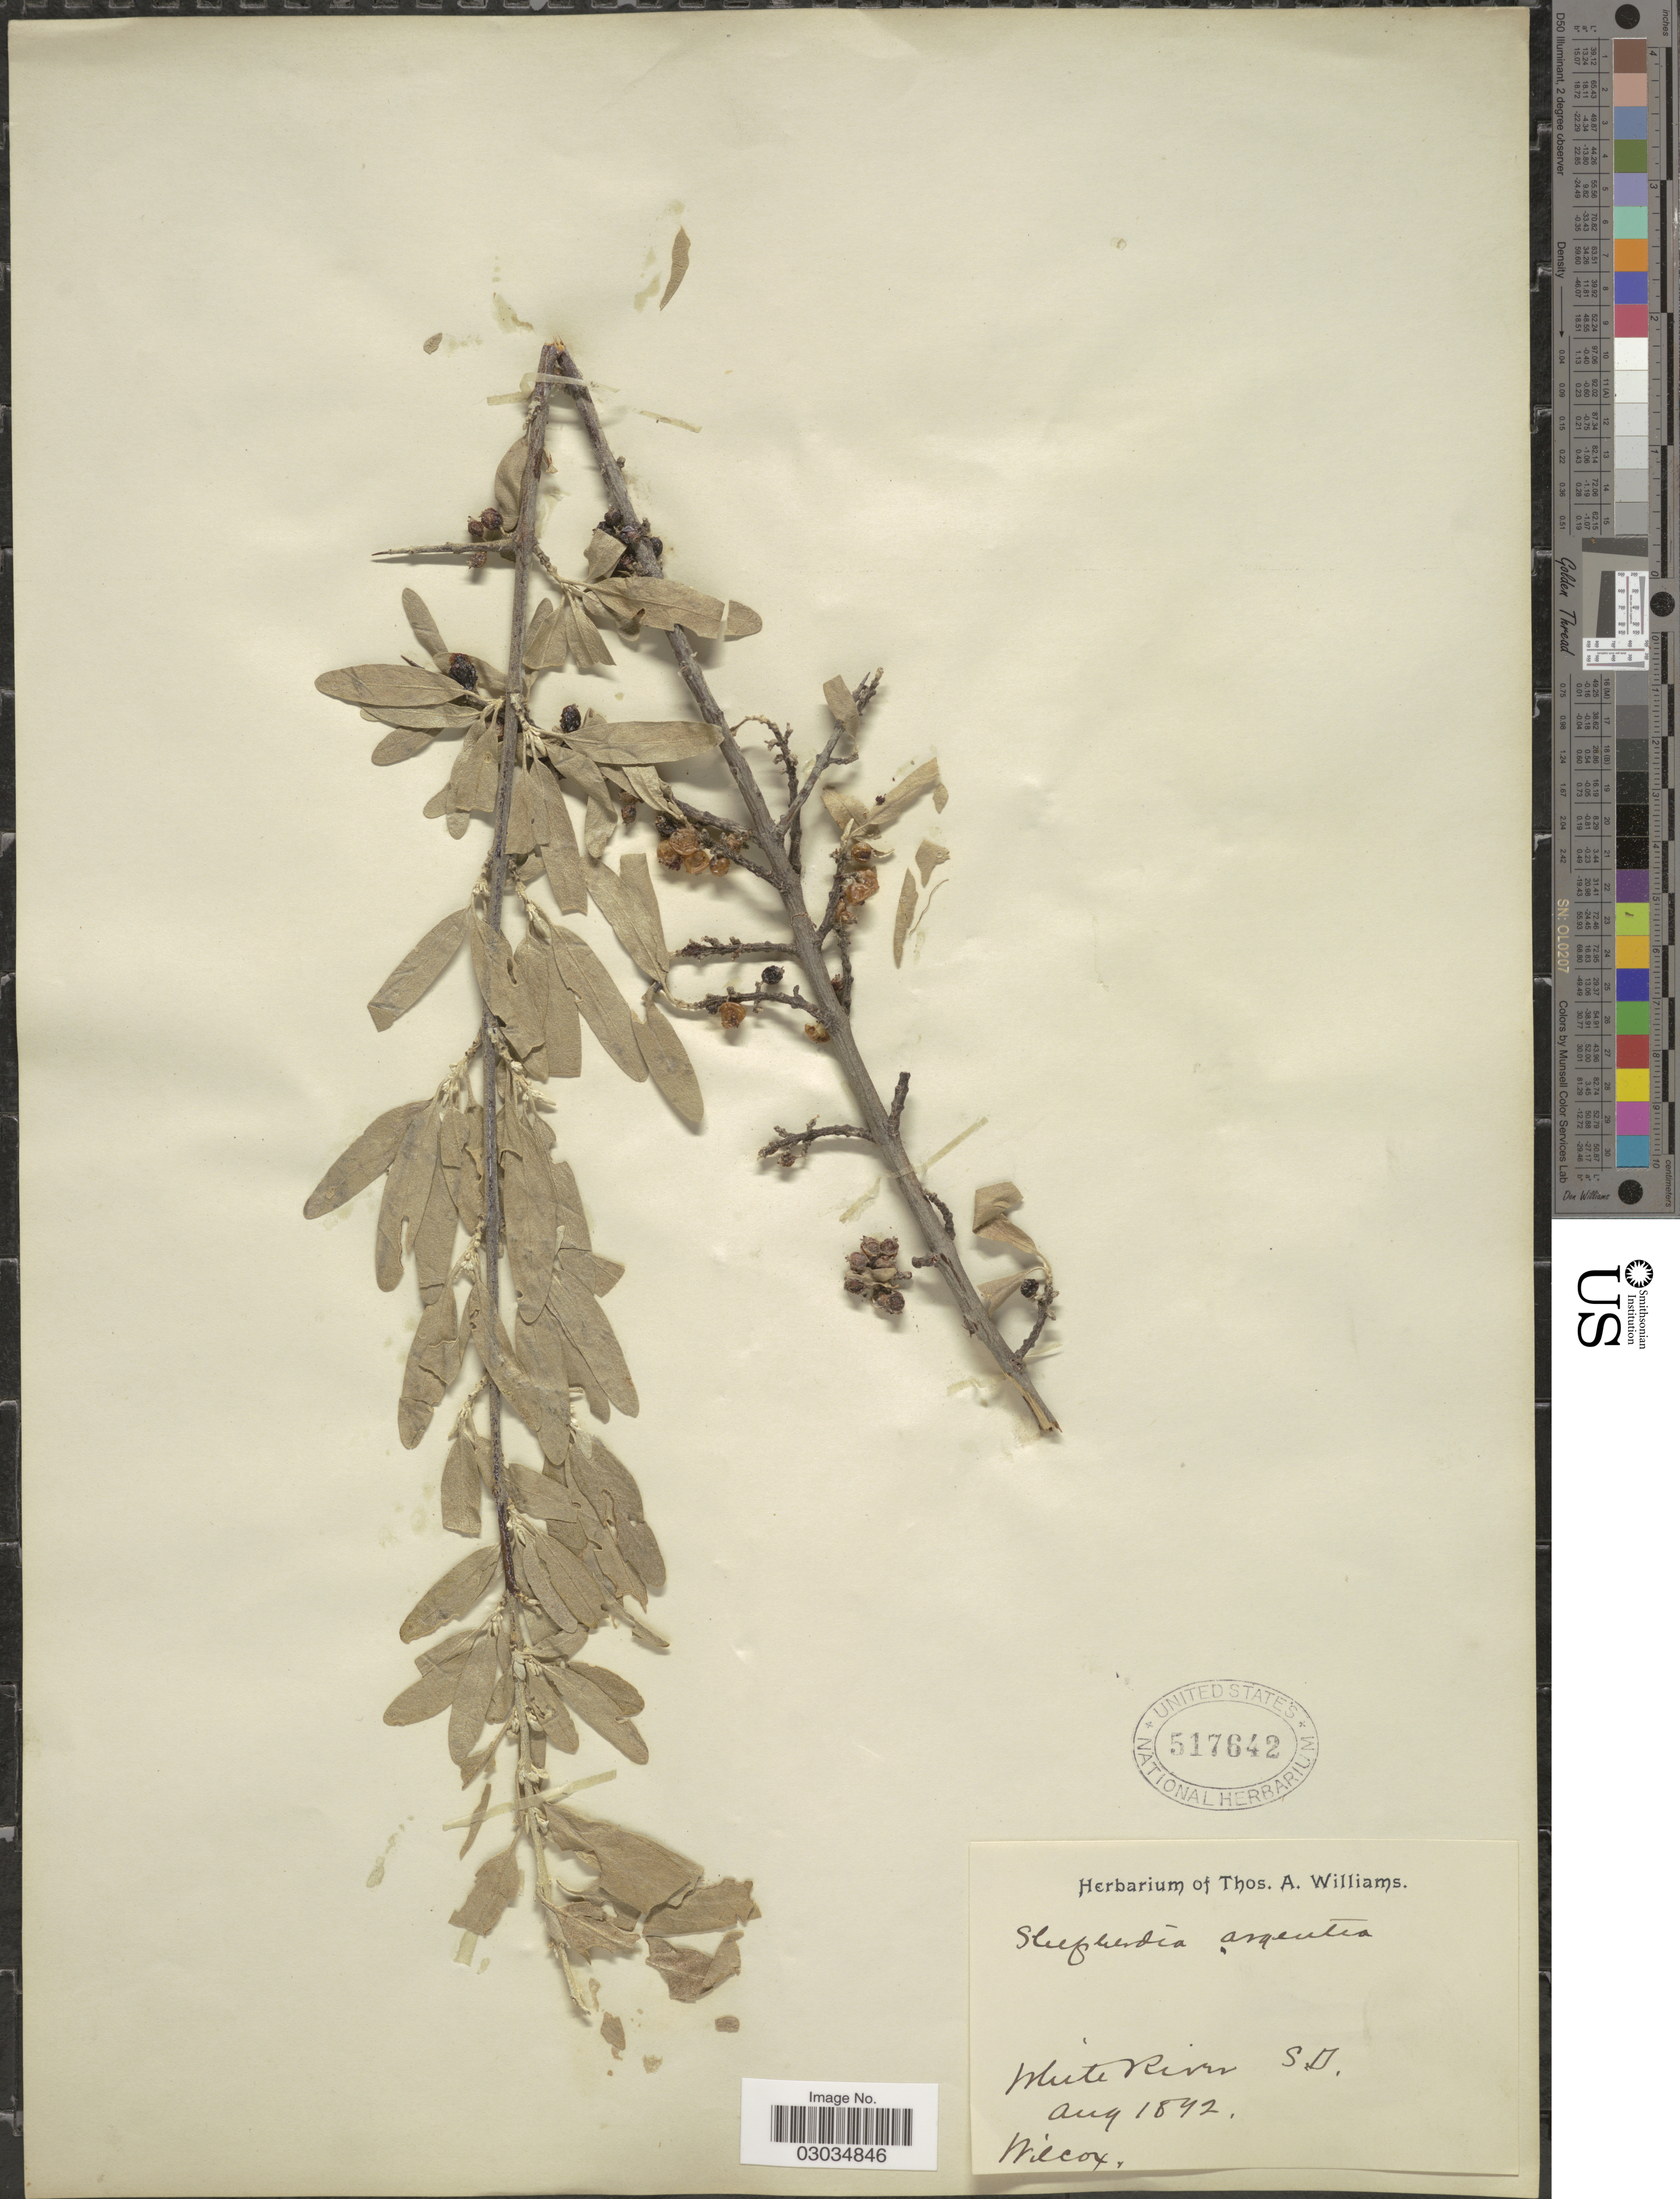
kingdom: Plantae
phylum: Tracheophyta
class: Magnoliopsida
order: Rosales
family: Elaeagnaceae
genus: Shepherdia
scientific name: Shepherdia argentea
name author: (Pursh) Nutt.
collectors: -. Wilcox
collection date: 1842-08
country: United States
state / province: South Dakota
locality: White River.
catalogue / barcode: US 517642